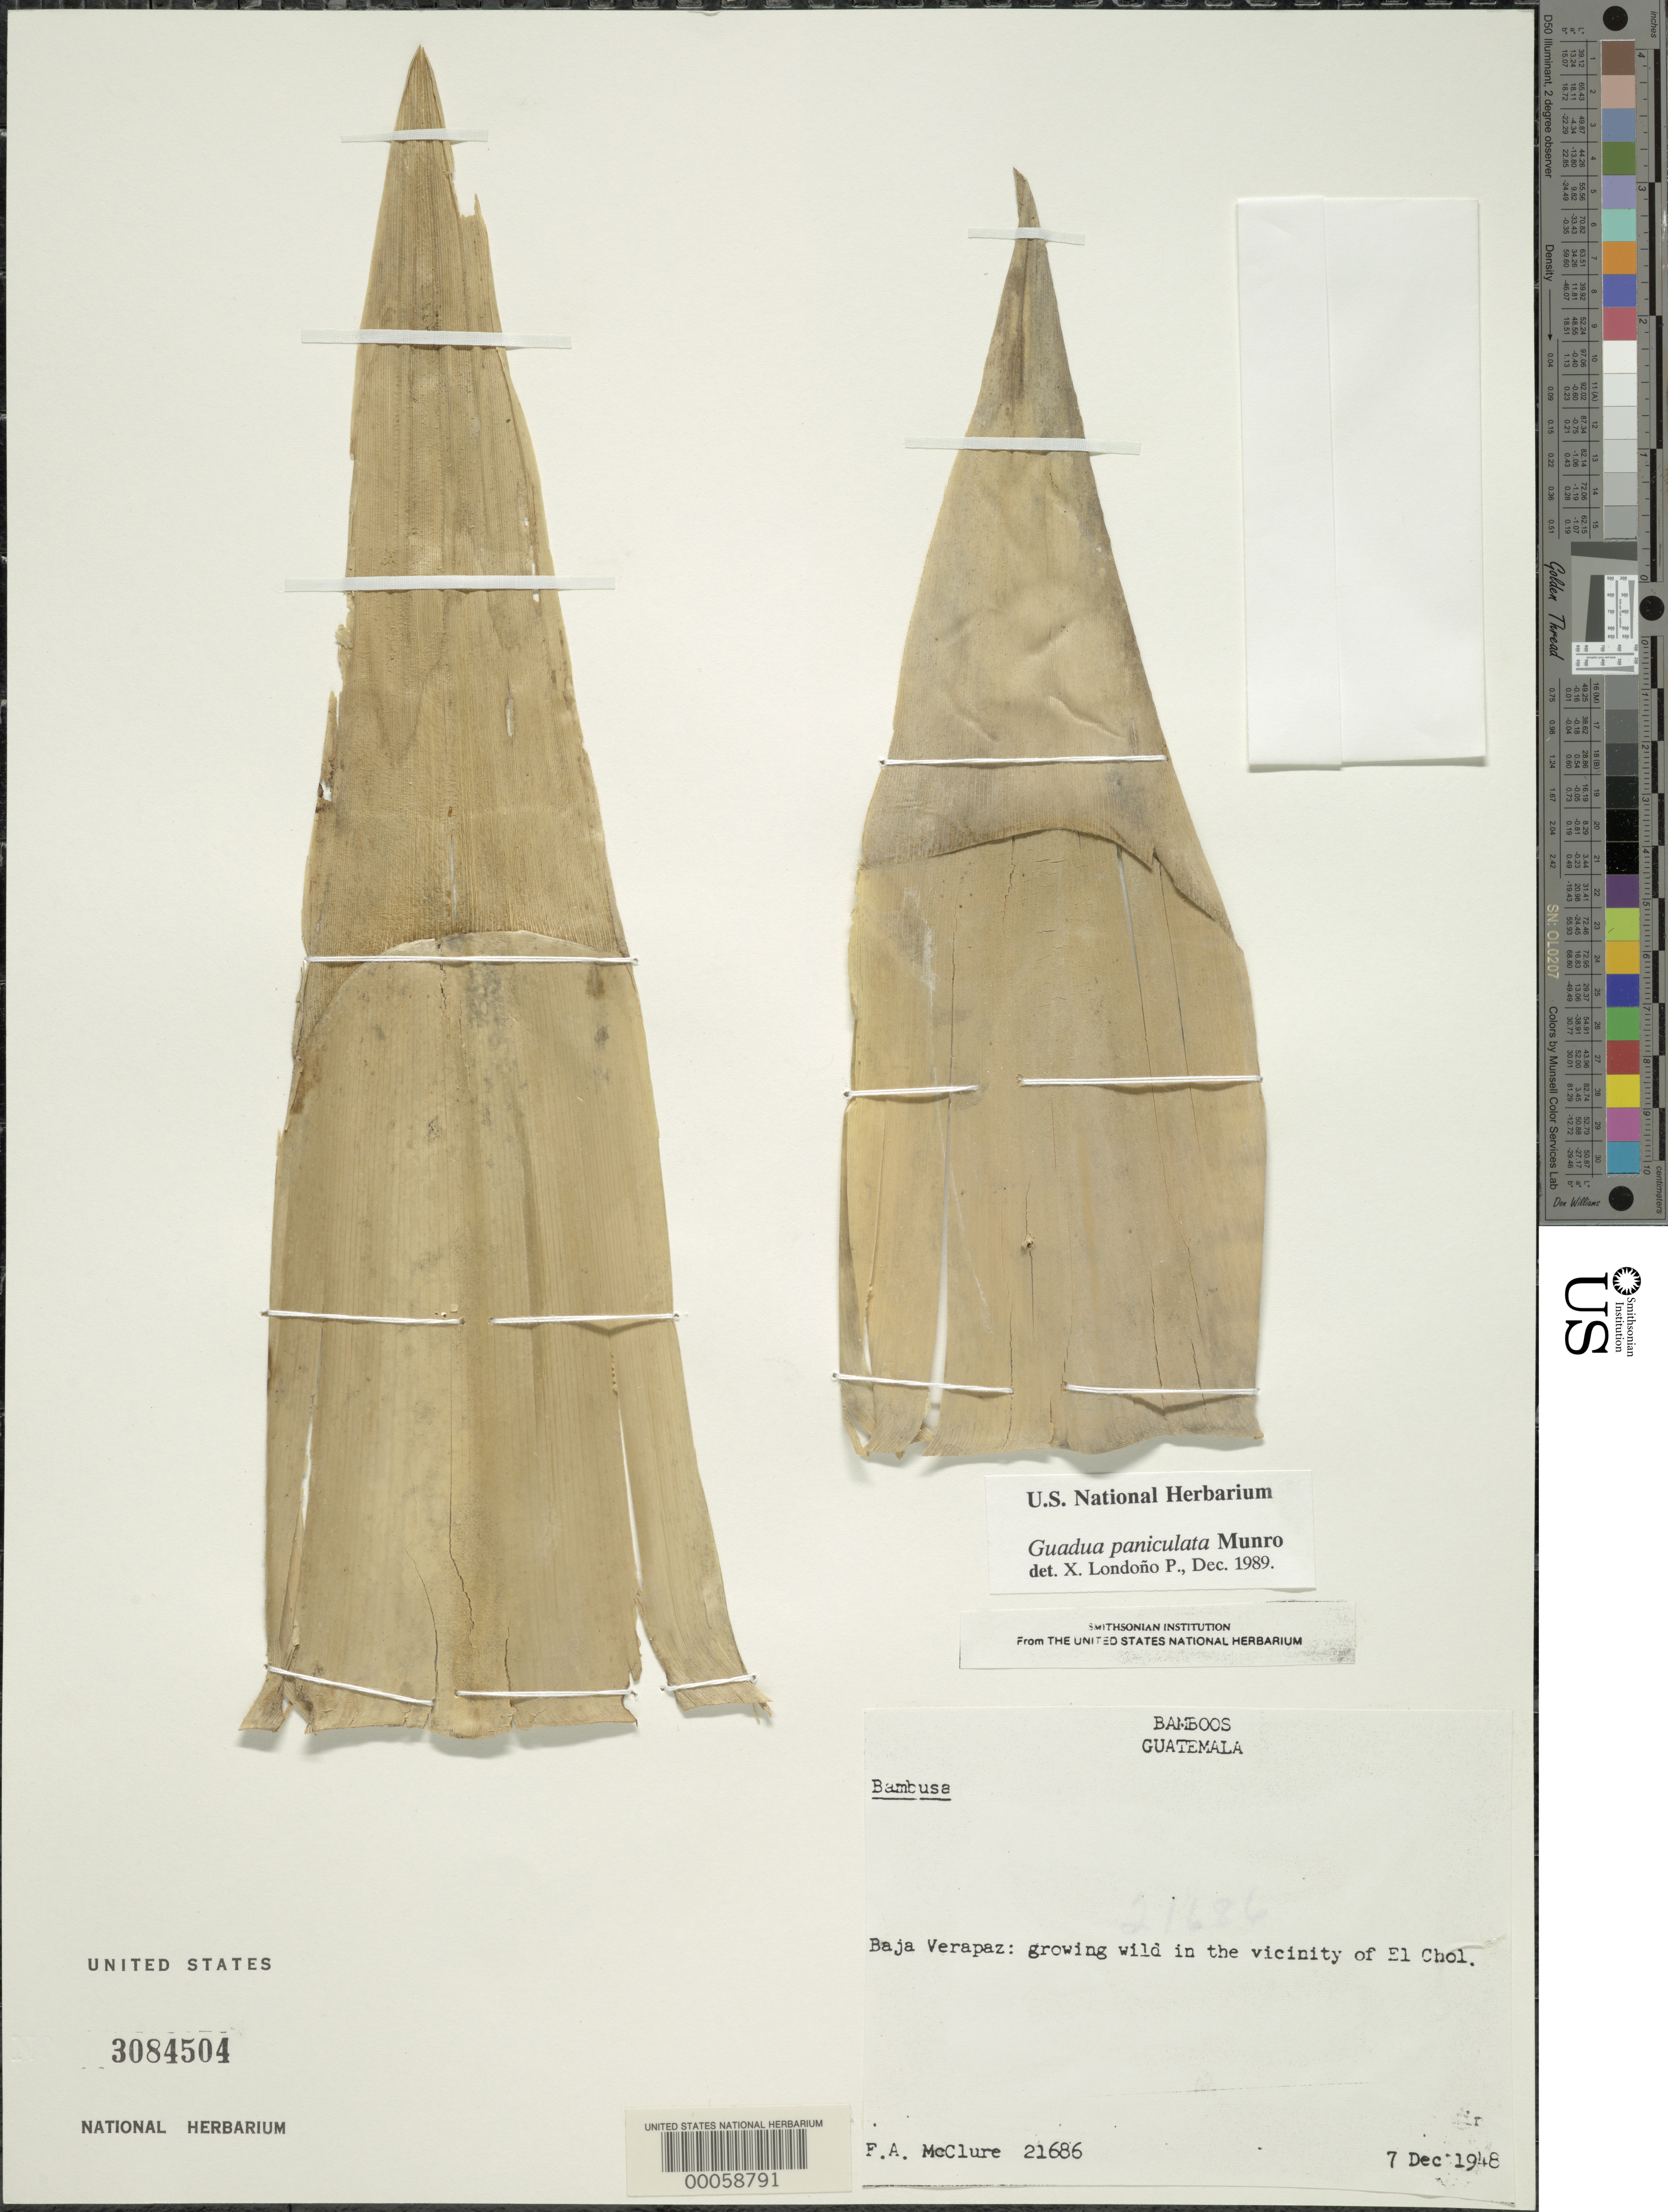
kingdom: Plantae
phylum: Tracheophyta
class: Liliopsida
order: Poales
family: Poaceae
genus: Guadua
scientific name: Guadua refracta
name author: Munro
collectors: F. A. McClure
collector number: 21686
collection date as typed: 07 Dec 1948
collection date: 1948-12-07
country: Guatemala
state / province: Baja Verapaz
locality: Vicinity of El Chol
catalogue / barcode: US 3084504